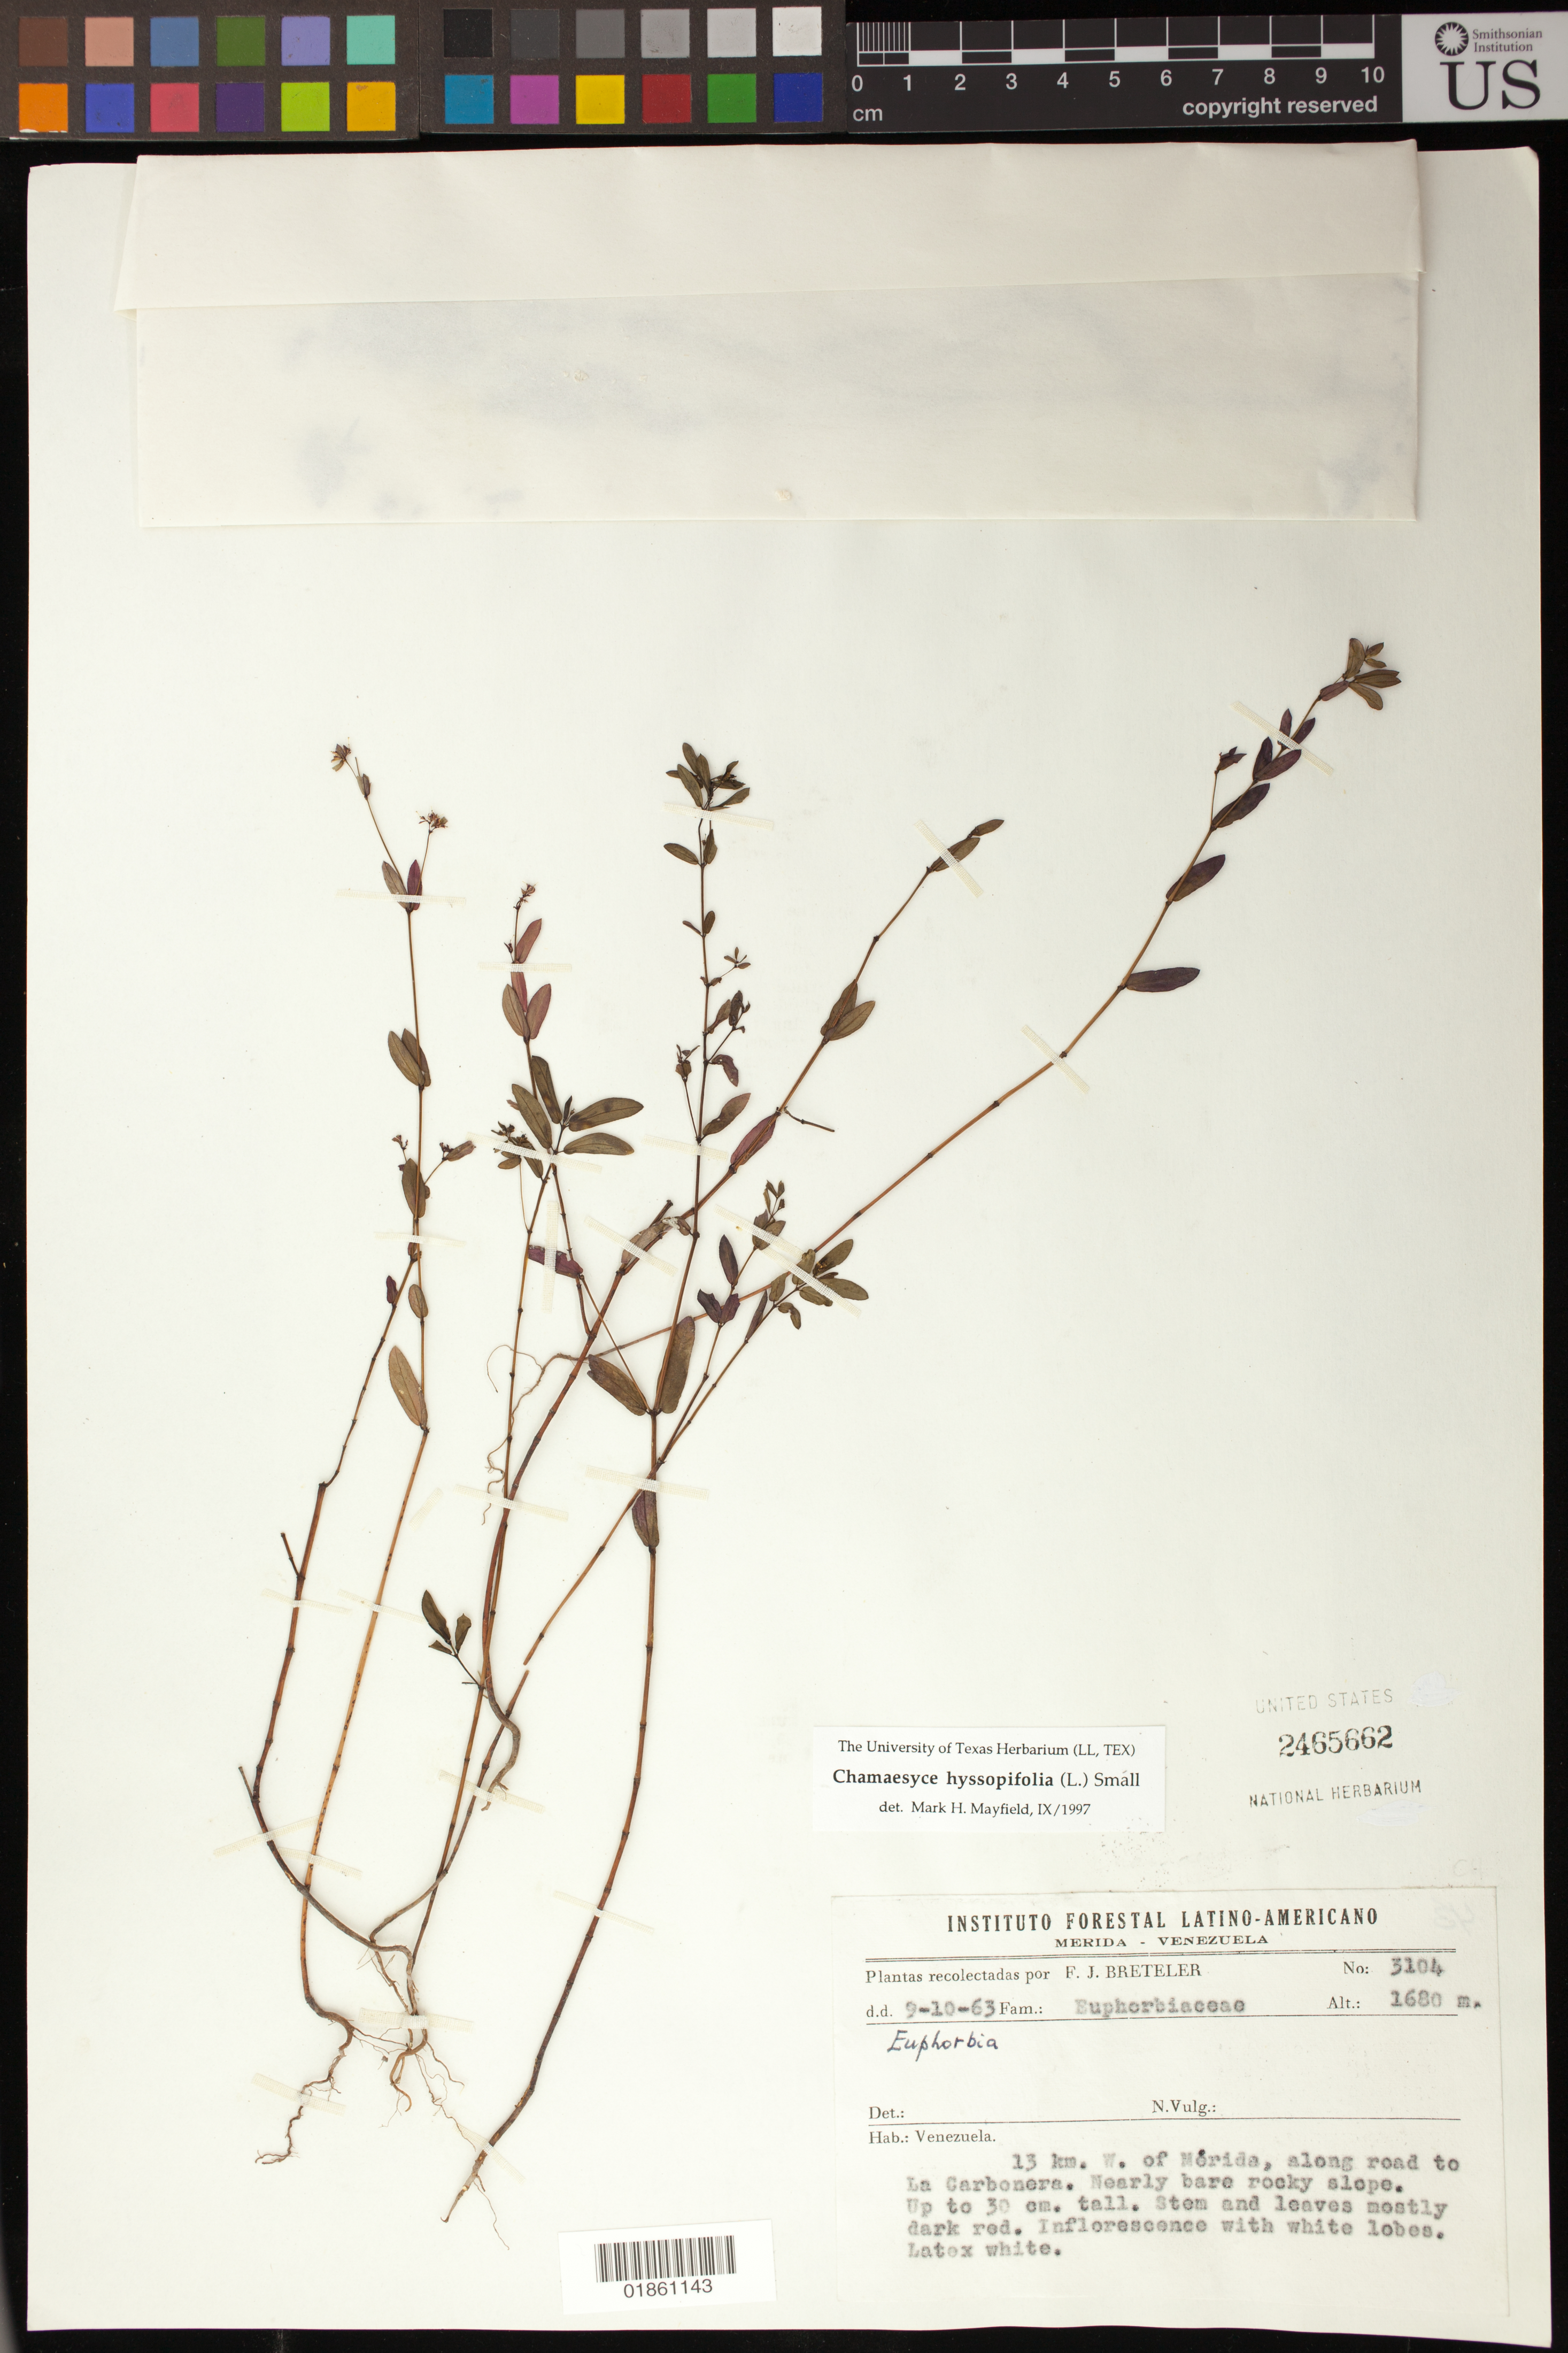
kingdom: Plantae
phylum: Tracheophyta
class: Magnoliopsida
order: Malpighiales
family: Euphorbiaceae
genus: Euphorbia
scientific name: Euphorbia hyssopifolia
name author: L.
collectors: F. J. Breteler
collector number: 3104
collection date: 1963-10-09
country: Venezuela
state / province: Mérida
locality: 13 km. W. of Merida, along road to La Carbonera.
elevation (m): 1680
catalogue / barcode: US 2465662